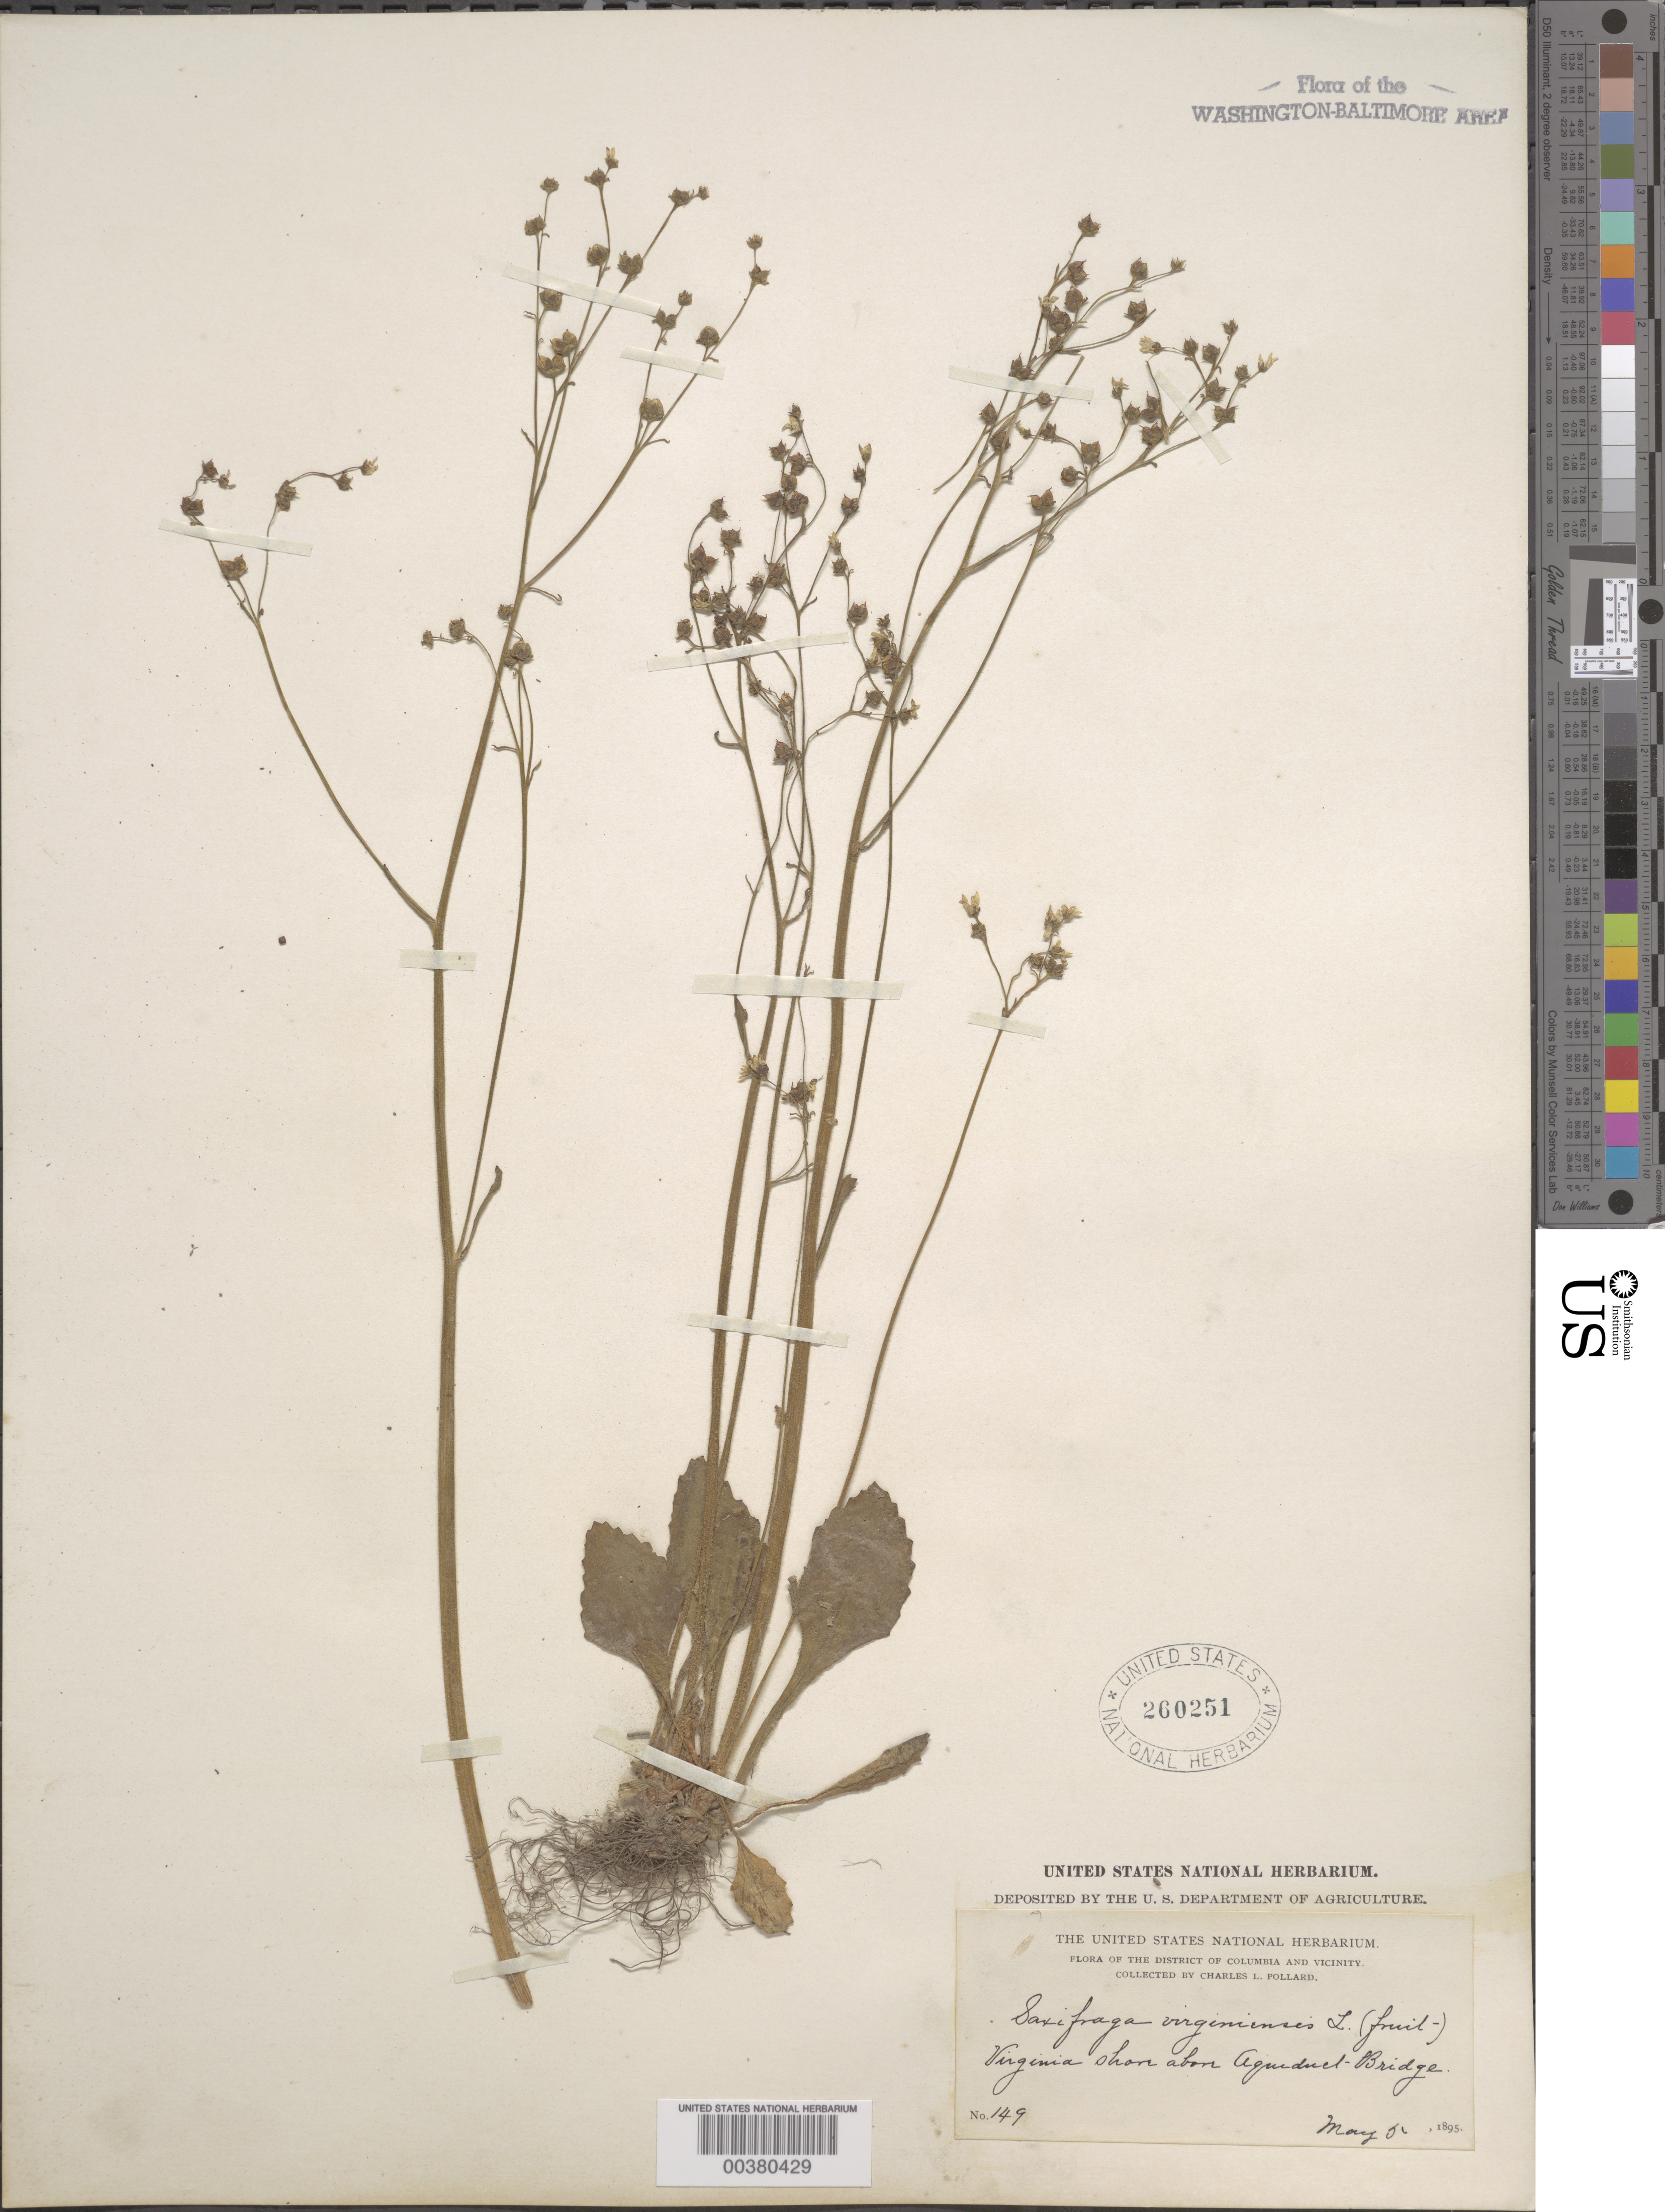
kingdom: Plantae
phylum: Tracheophyta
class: Magnoliopsida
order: Saxifragales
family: Saxifragaceae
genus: Micranthes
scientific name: Micranthes virginiensis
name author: (Michx.) Small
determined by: Strong, Mark T., (BOT), Smithsonian Institution - National Museum of Natural History (UNITED STATES)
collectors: C. L. Pollard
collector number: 149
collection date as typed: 05 May 1895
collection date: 1895-05-05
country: United States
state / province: Virginia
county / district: Fairfax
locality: Above Aqueduct Bridge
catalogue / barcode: US 260251